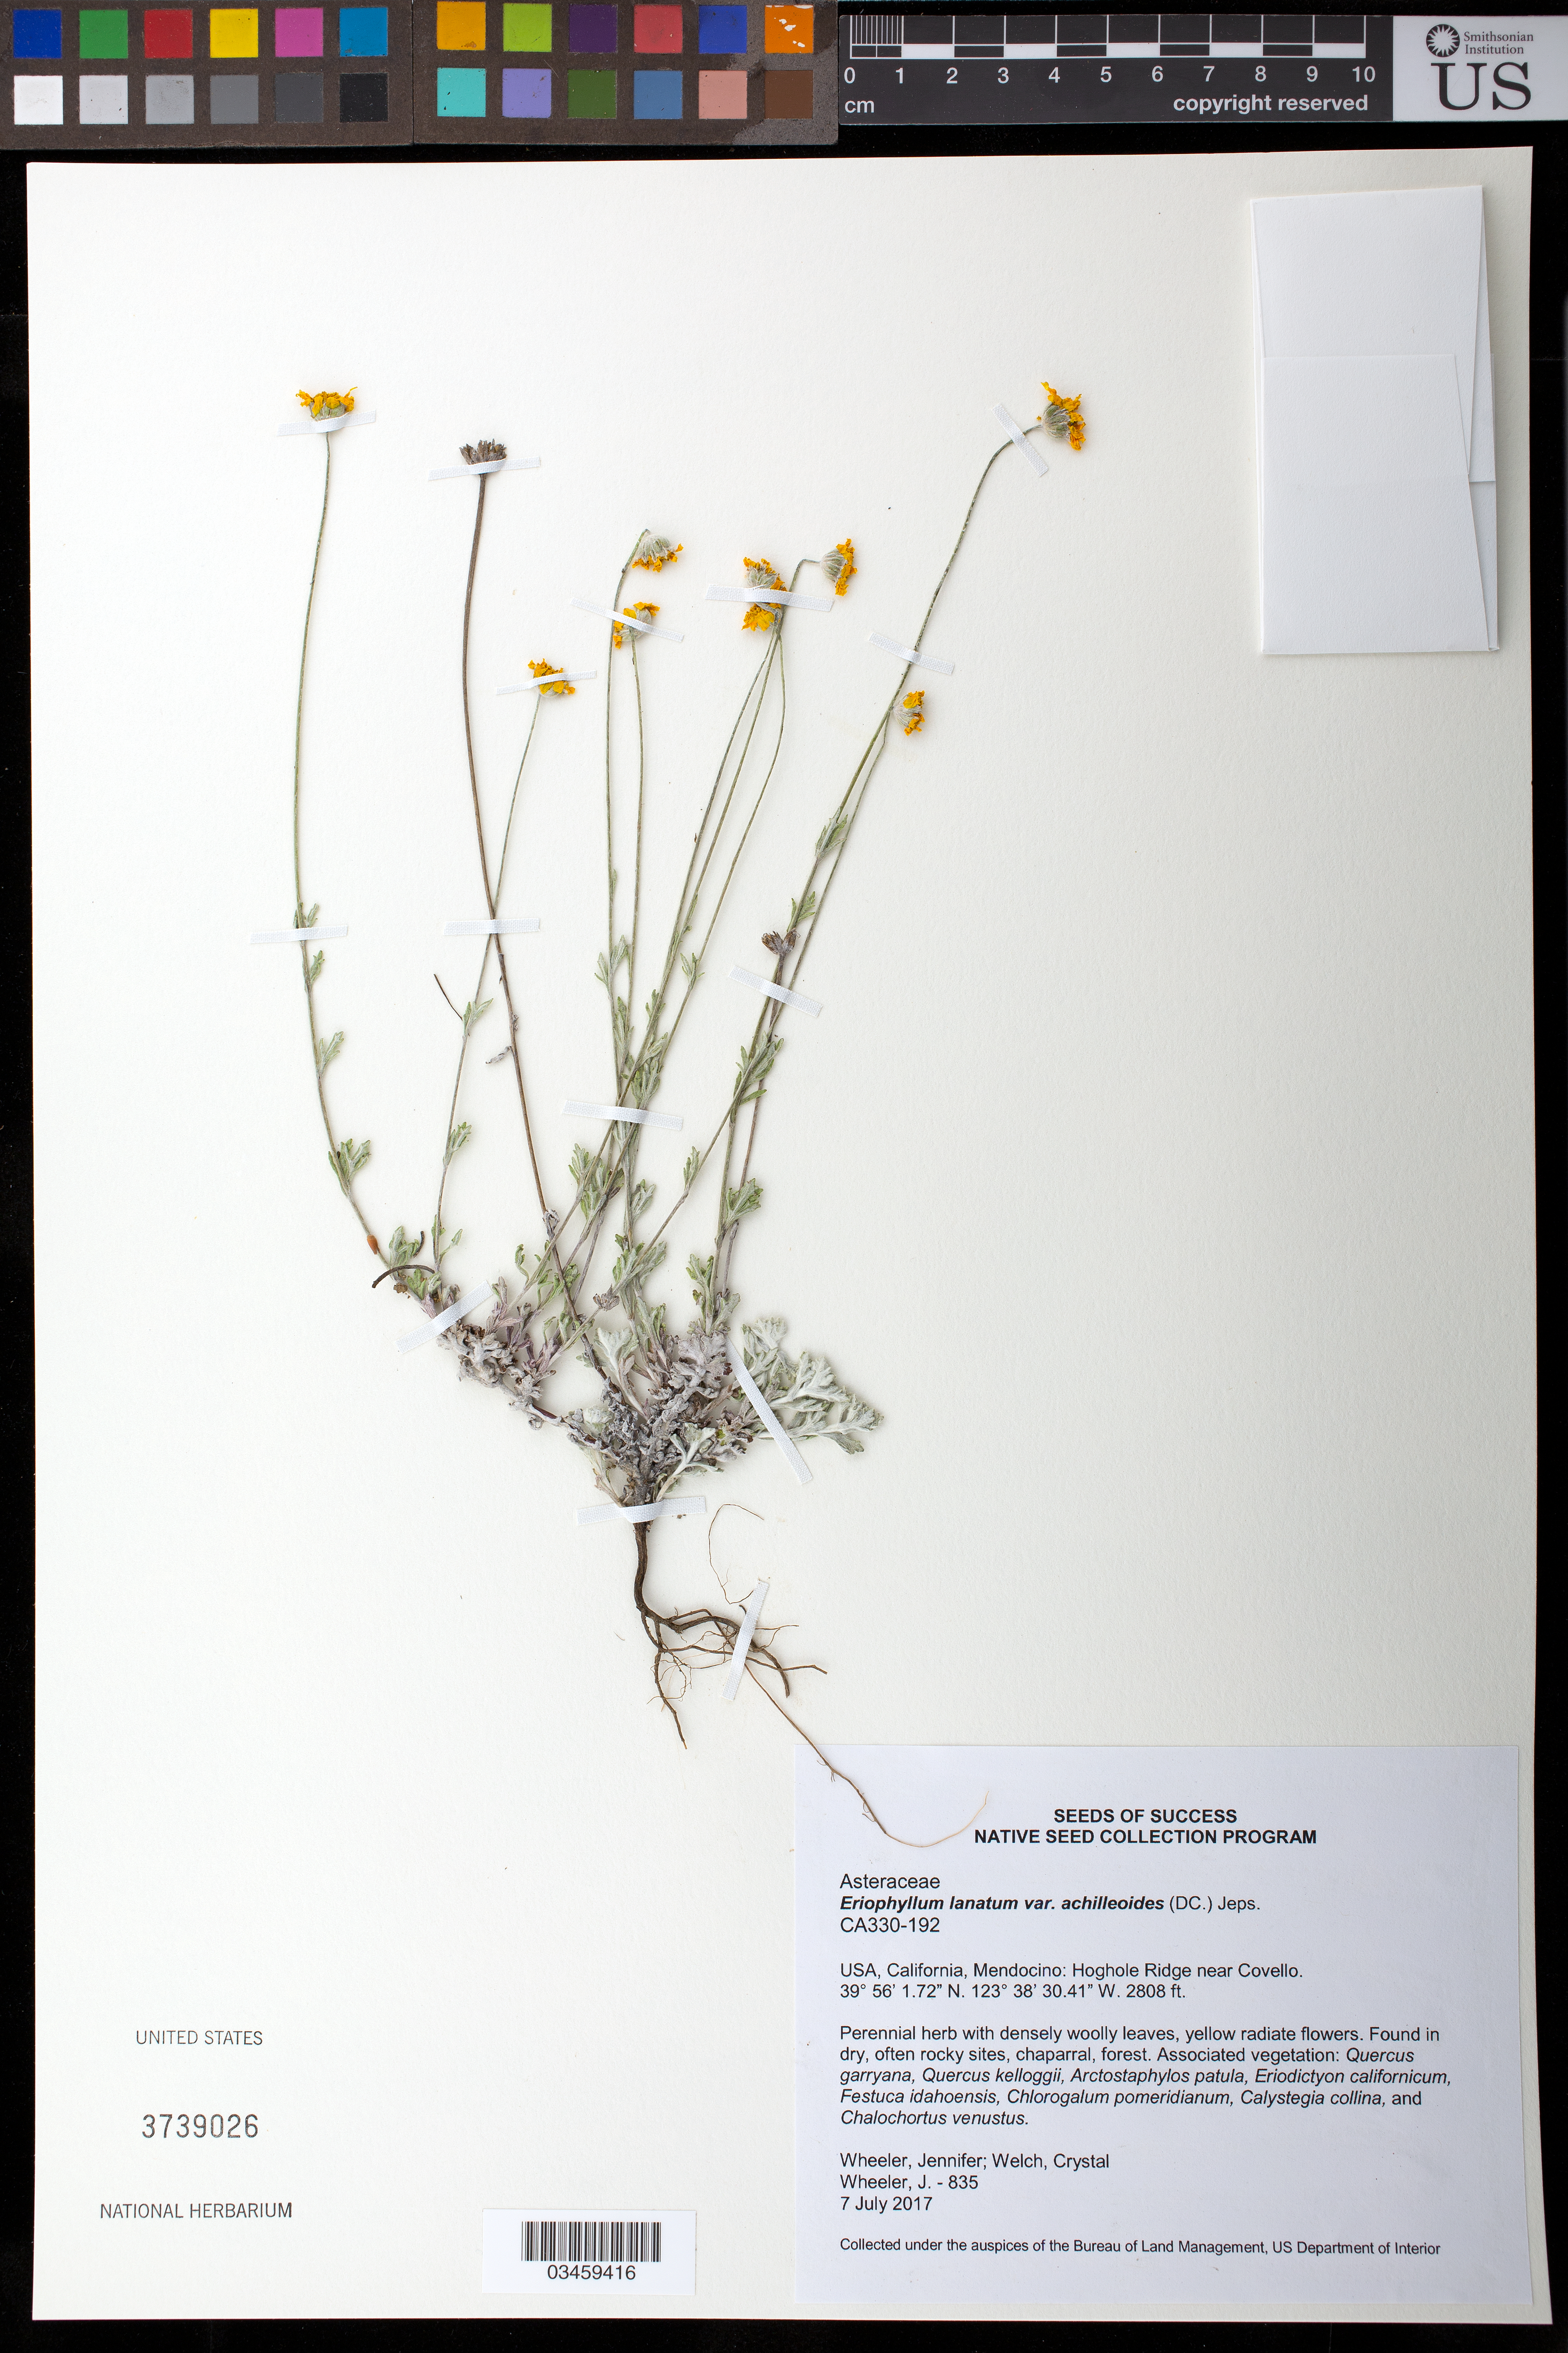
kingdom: Plantae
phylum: Tracheophyta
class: Magnoliopsida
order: Asterales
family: Asteraceae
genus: Eriophyllum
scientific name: Eriophyllum lanatum var. arachnoideum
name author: (Fisch. & Avé-Lall.) Jeps.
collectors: J. Wheeler & C. Welch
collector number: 835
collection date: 2017-07-07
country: United States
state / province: California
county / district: Mendocino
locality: Hoghole Ridge near Covello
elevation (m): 856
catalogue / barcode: US 3739026